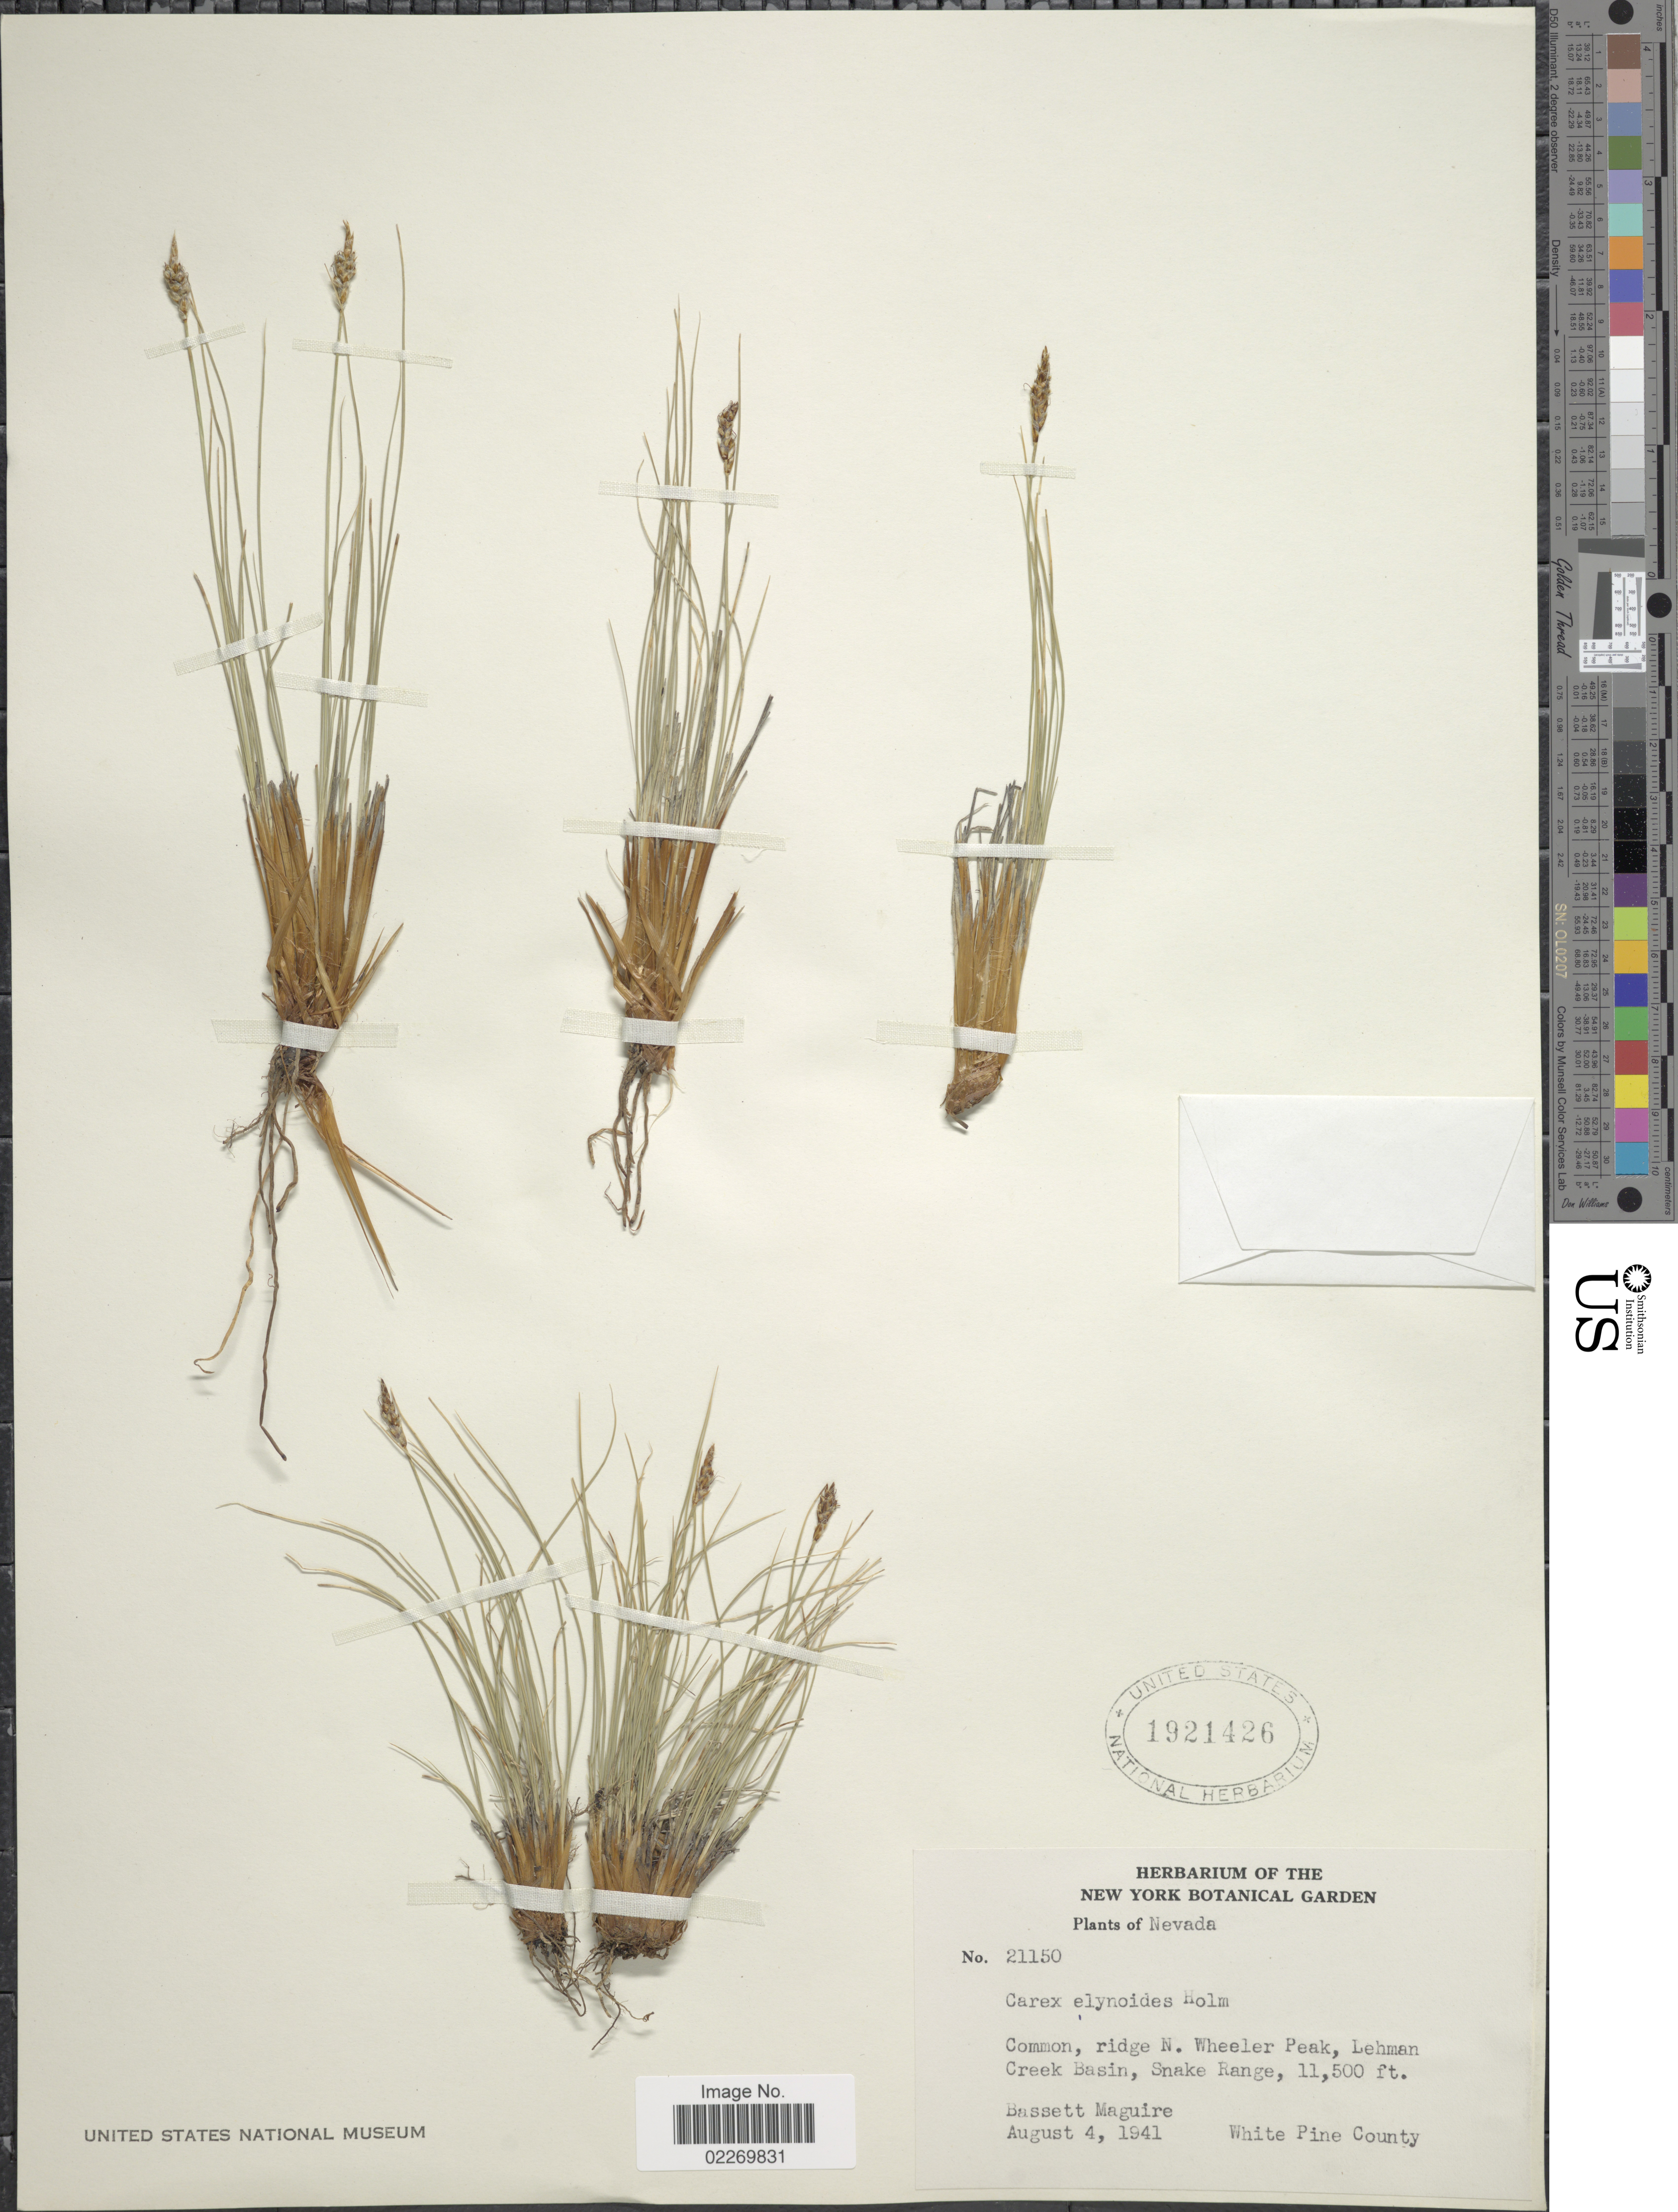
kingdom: Plantae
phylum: Tracheophyta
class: Liliopsida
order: Poales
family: Cyperaceae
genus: Carex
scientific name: Carex elynoides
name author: Holm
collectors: B. Maguire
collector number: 21150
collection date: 1941-08-04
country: United States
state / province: Nevada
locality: Common, ridge N. Wheeler Peak, Lehman Creek Basin, Snake Range. White Pine County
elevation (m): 3505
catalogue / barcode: US 1921426